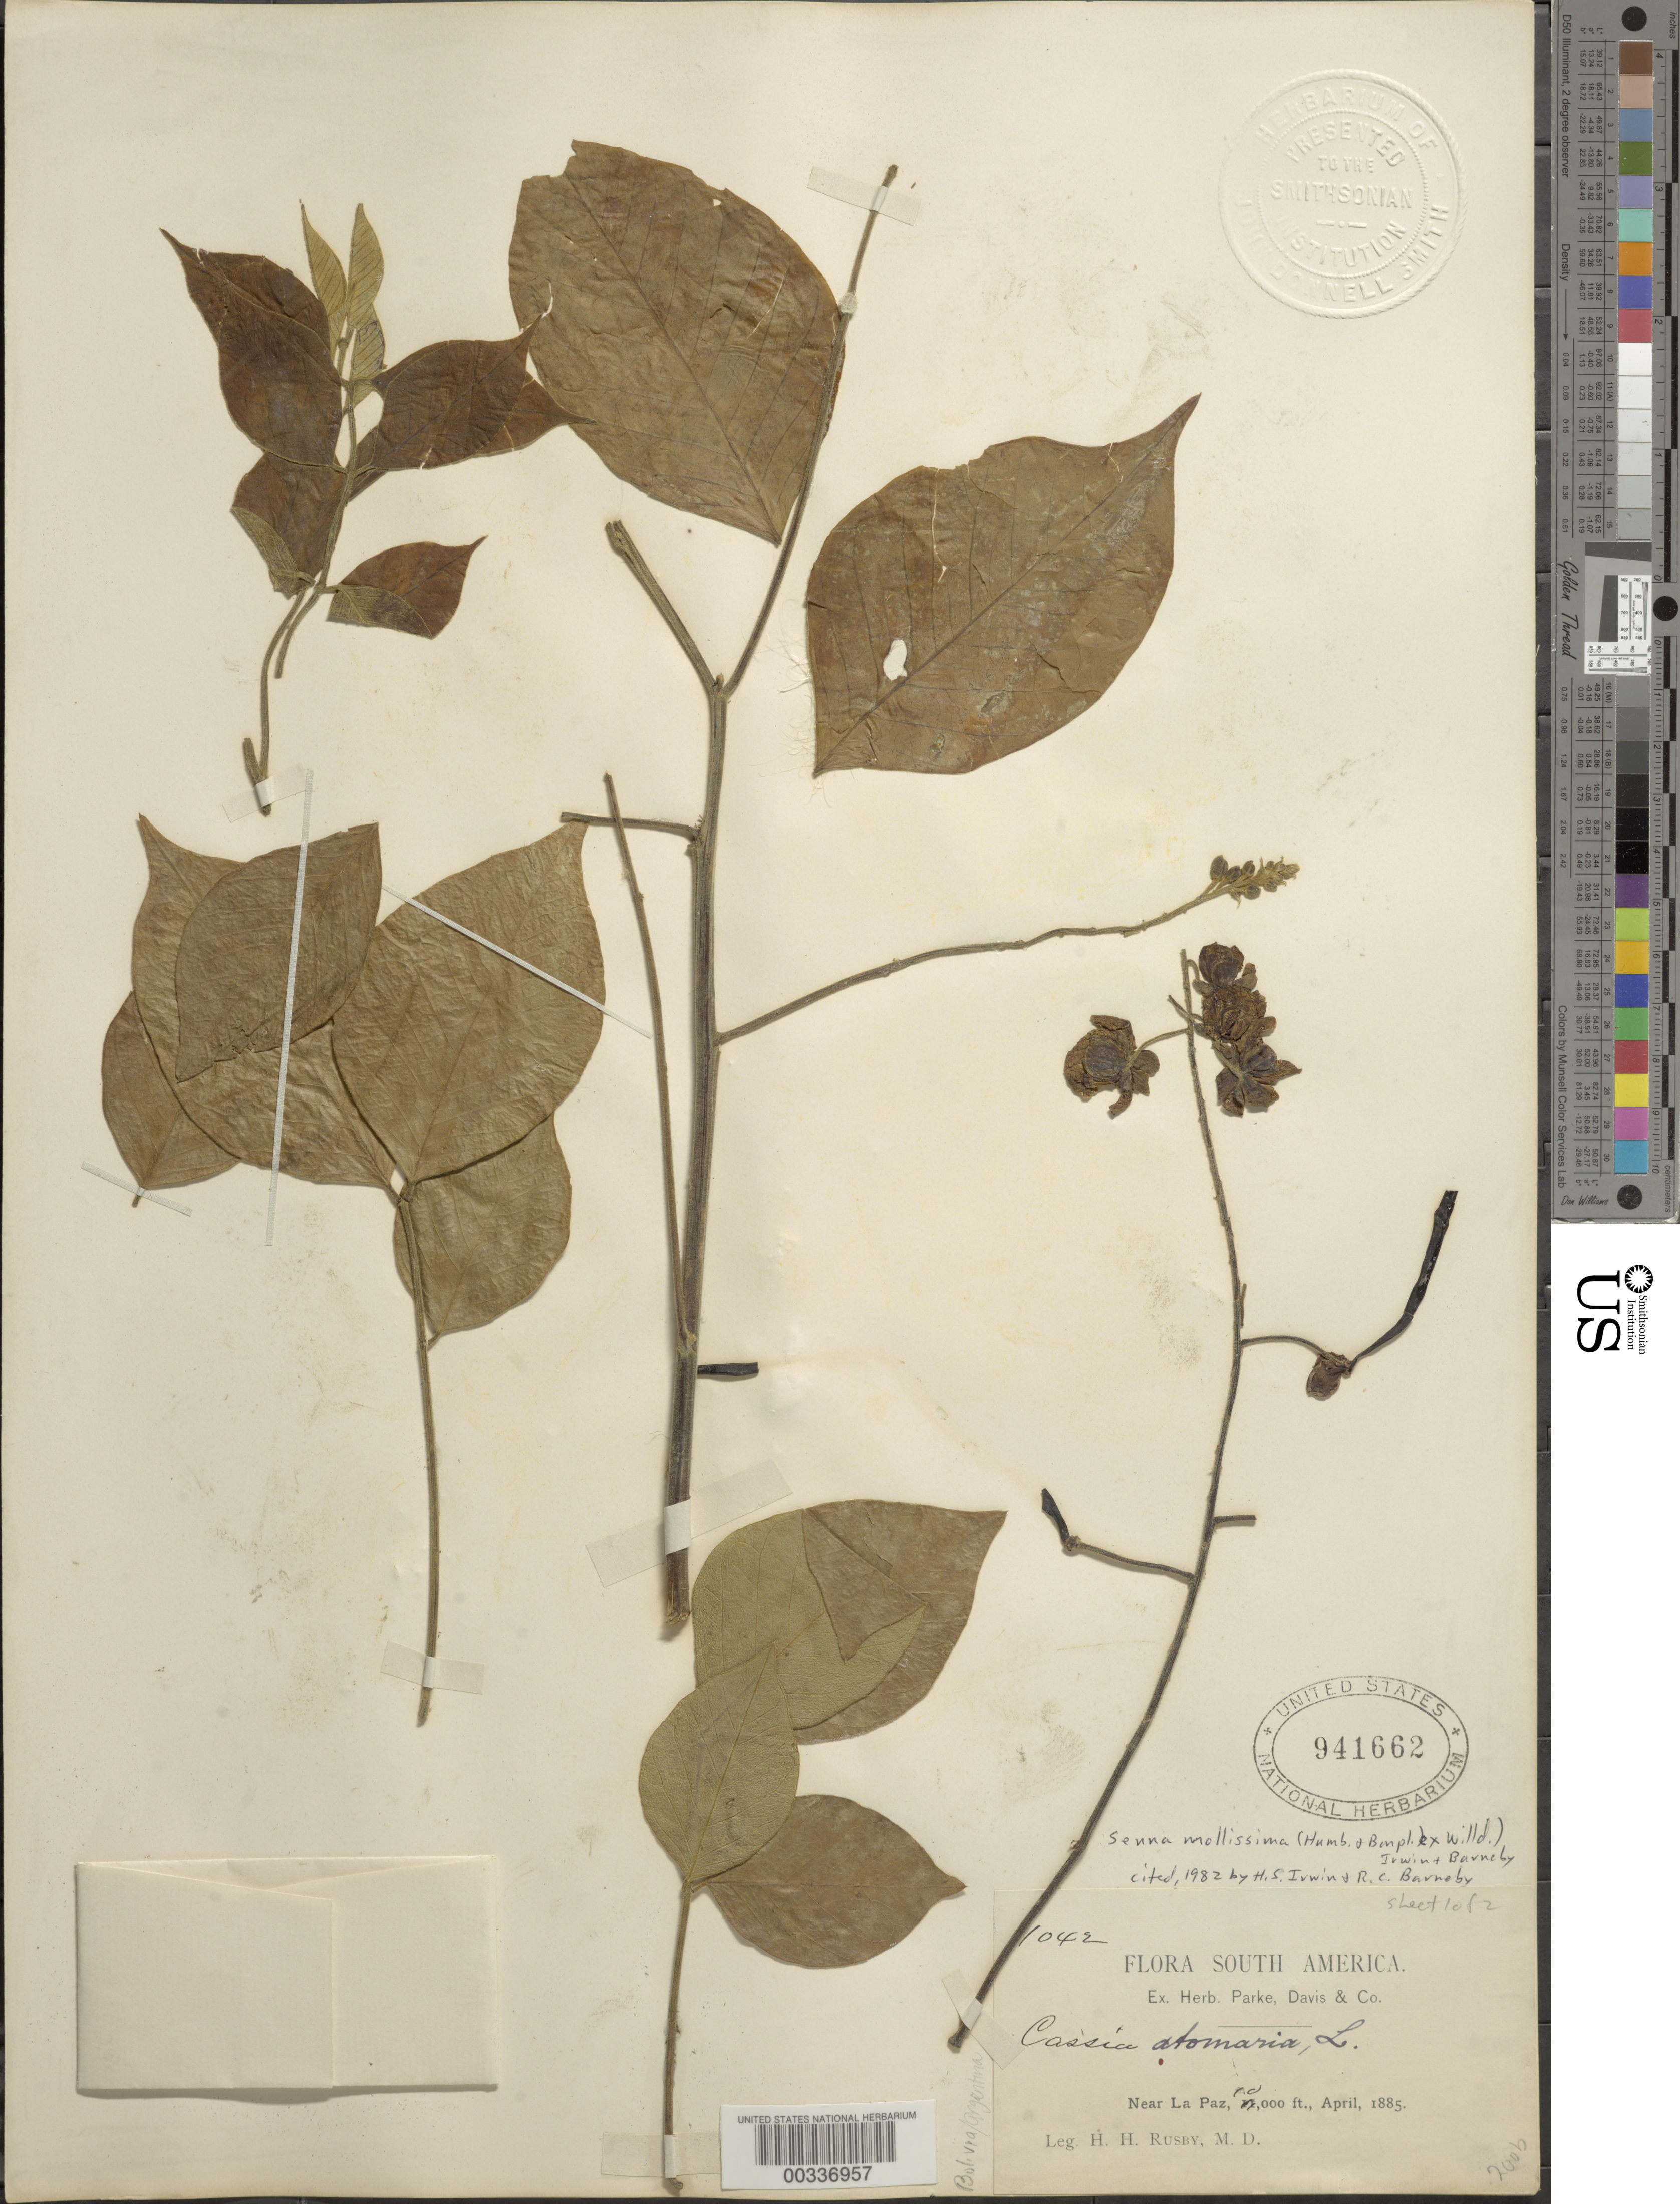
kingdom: Plantae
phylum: Tracheophyta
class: Magnoliopsida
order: Fabales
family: Fabaceae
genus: Senna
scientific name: Senna mollissima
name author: (Humb. & Bonpl. ex Willd.) H.S. Irwin & Barneby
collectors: H. H. Rusby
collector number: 1042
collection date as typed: Apr 1885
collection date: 1885-04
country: Bolivia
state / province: La Paz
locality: Near La Paz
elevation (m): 3048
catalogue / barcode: US 941662